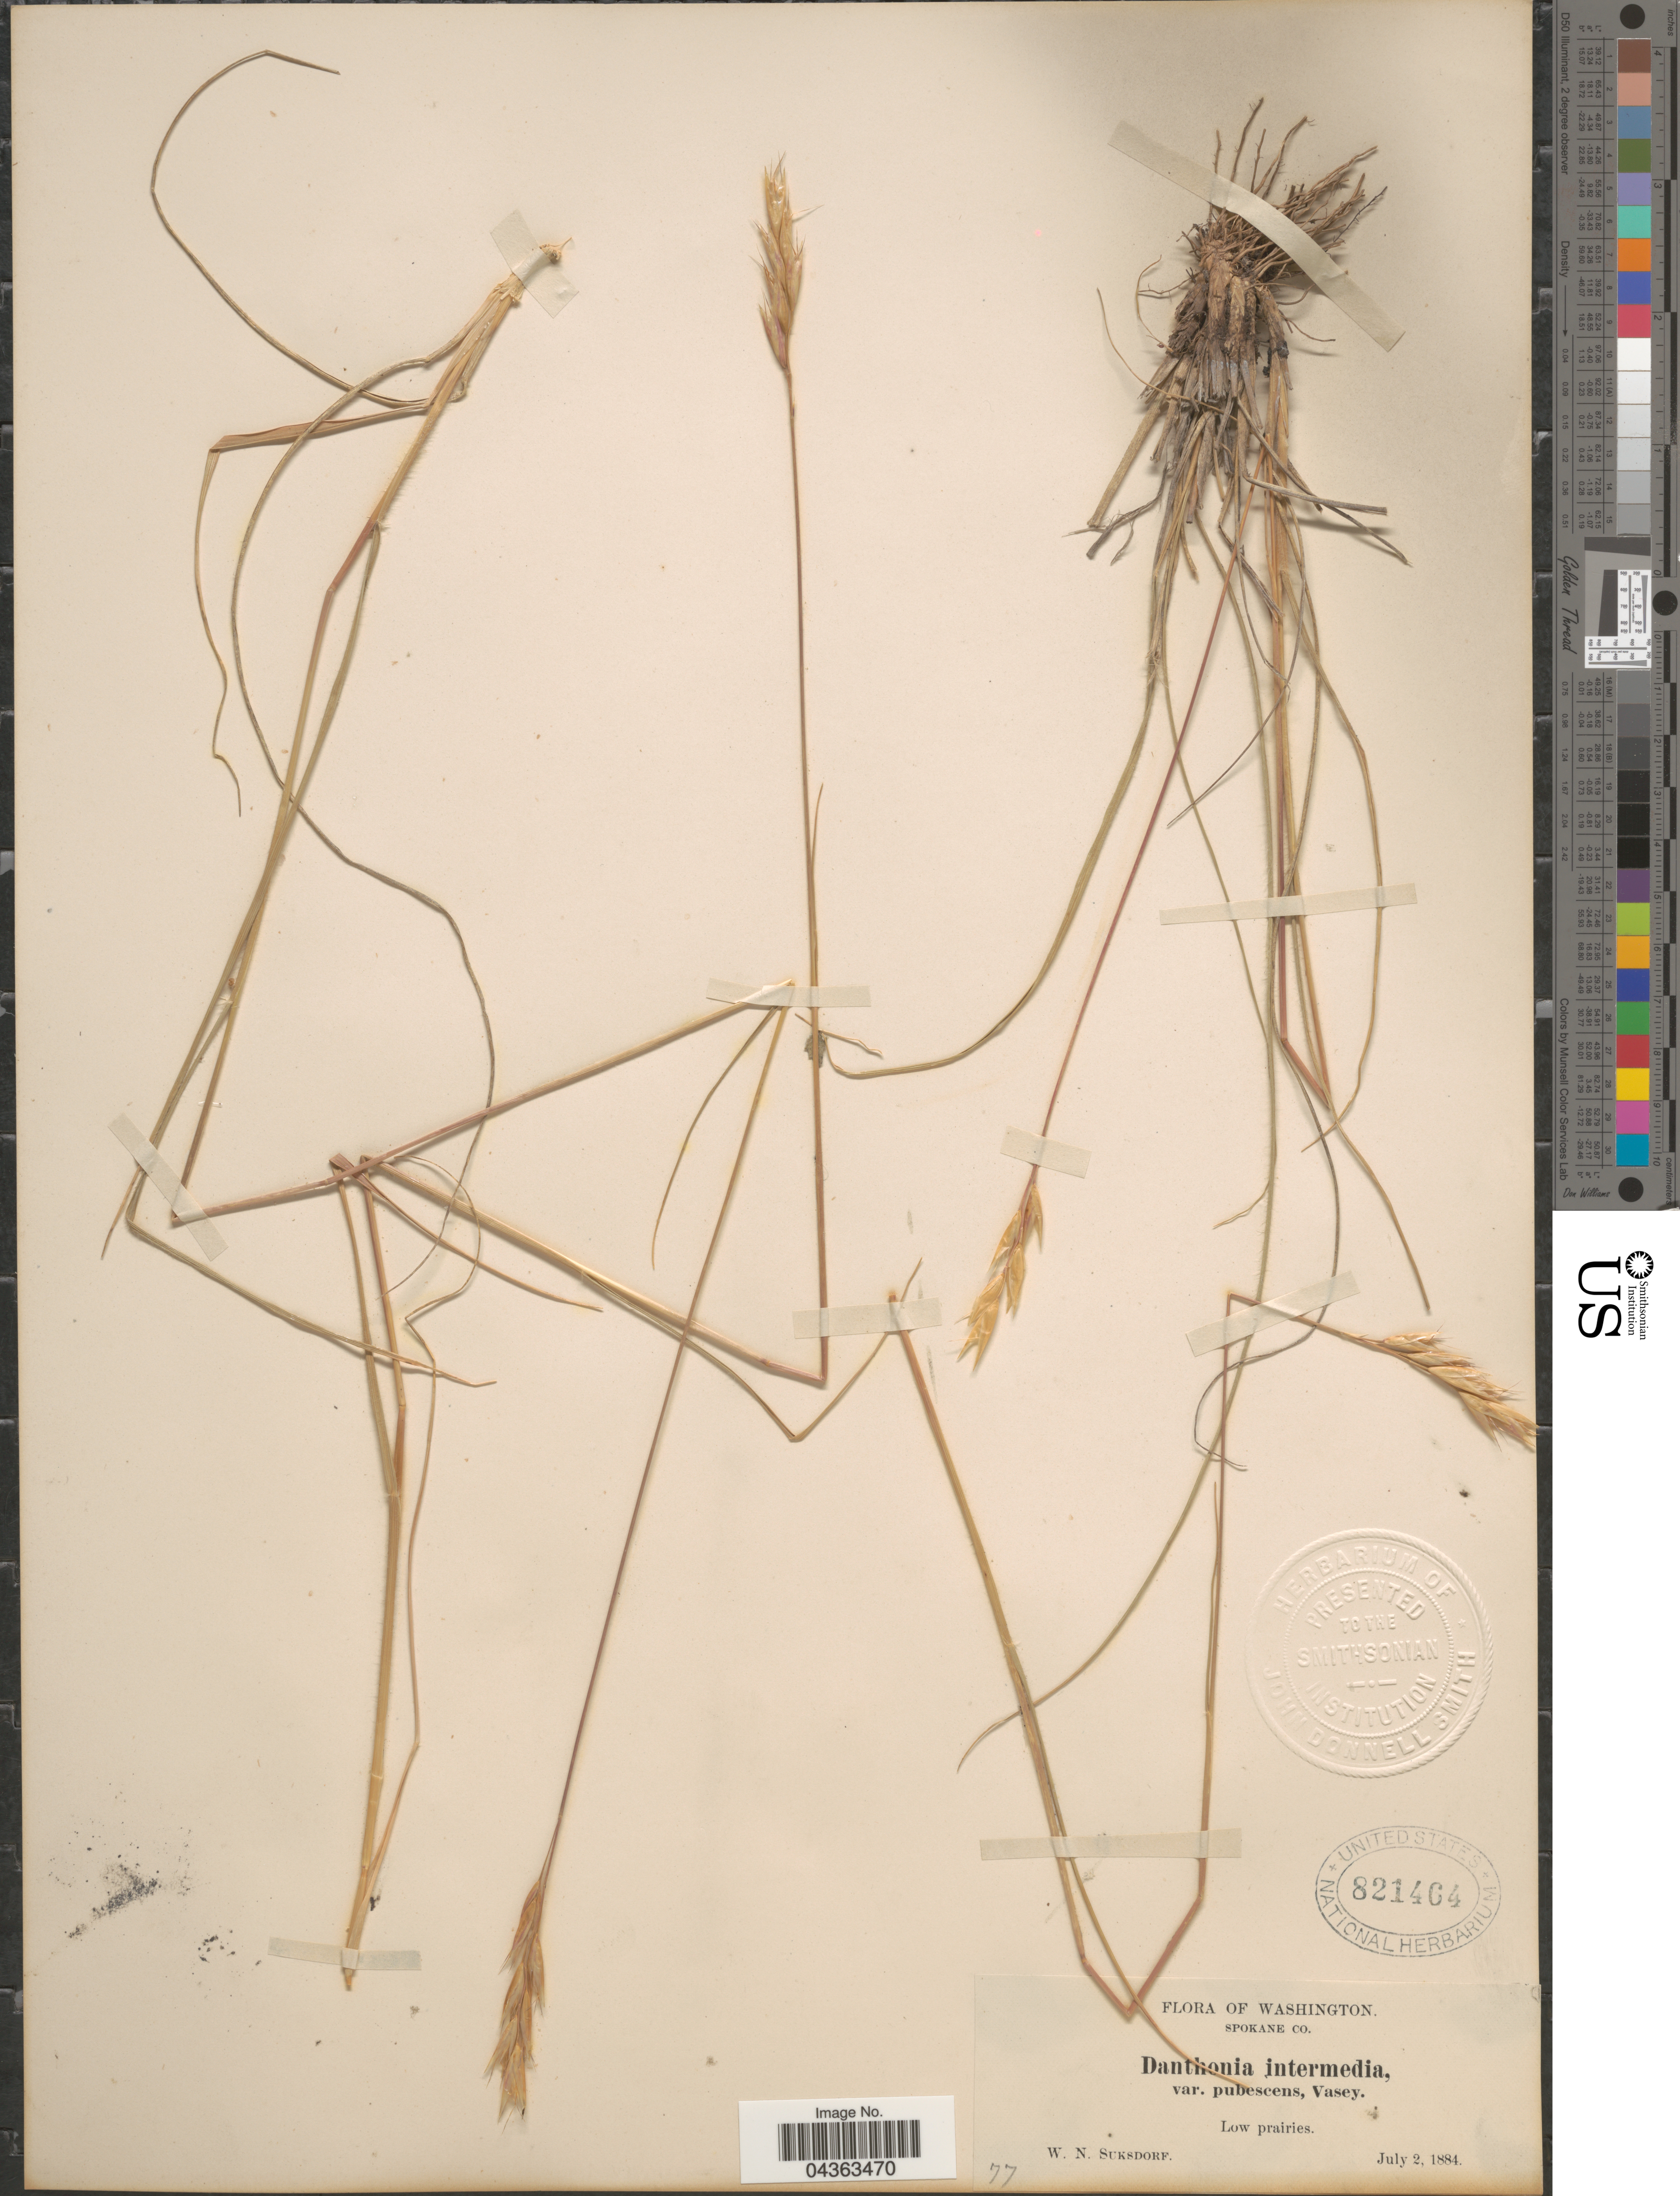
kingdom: Plantae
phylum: Tracheophyta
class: Liliopsida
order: Poales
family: Poaceae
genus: Danthonia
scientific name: Danthonia intermedia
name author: Vasey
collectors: W. N. Suksdorf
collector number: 77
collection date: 1884-07-02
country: United States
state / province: Washington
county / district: Spokane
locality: Spokane Co. Low prairies.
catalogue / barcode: US 821464